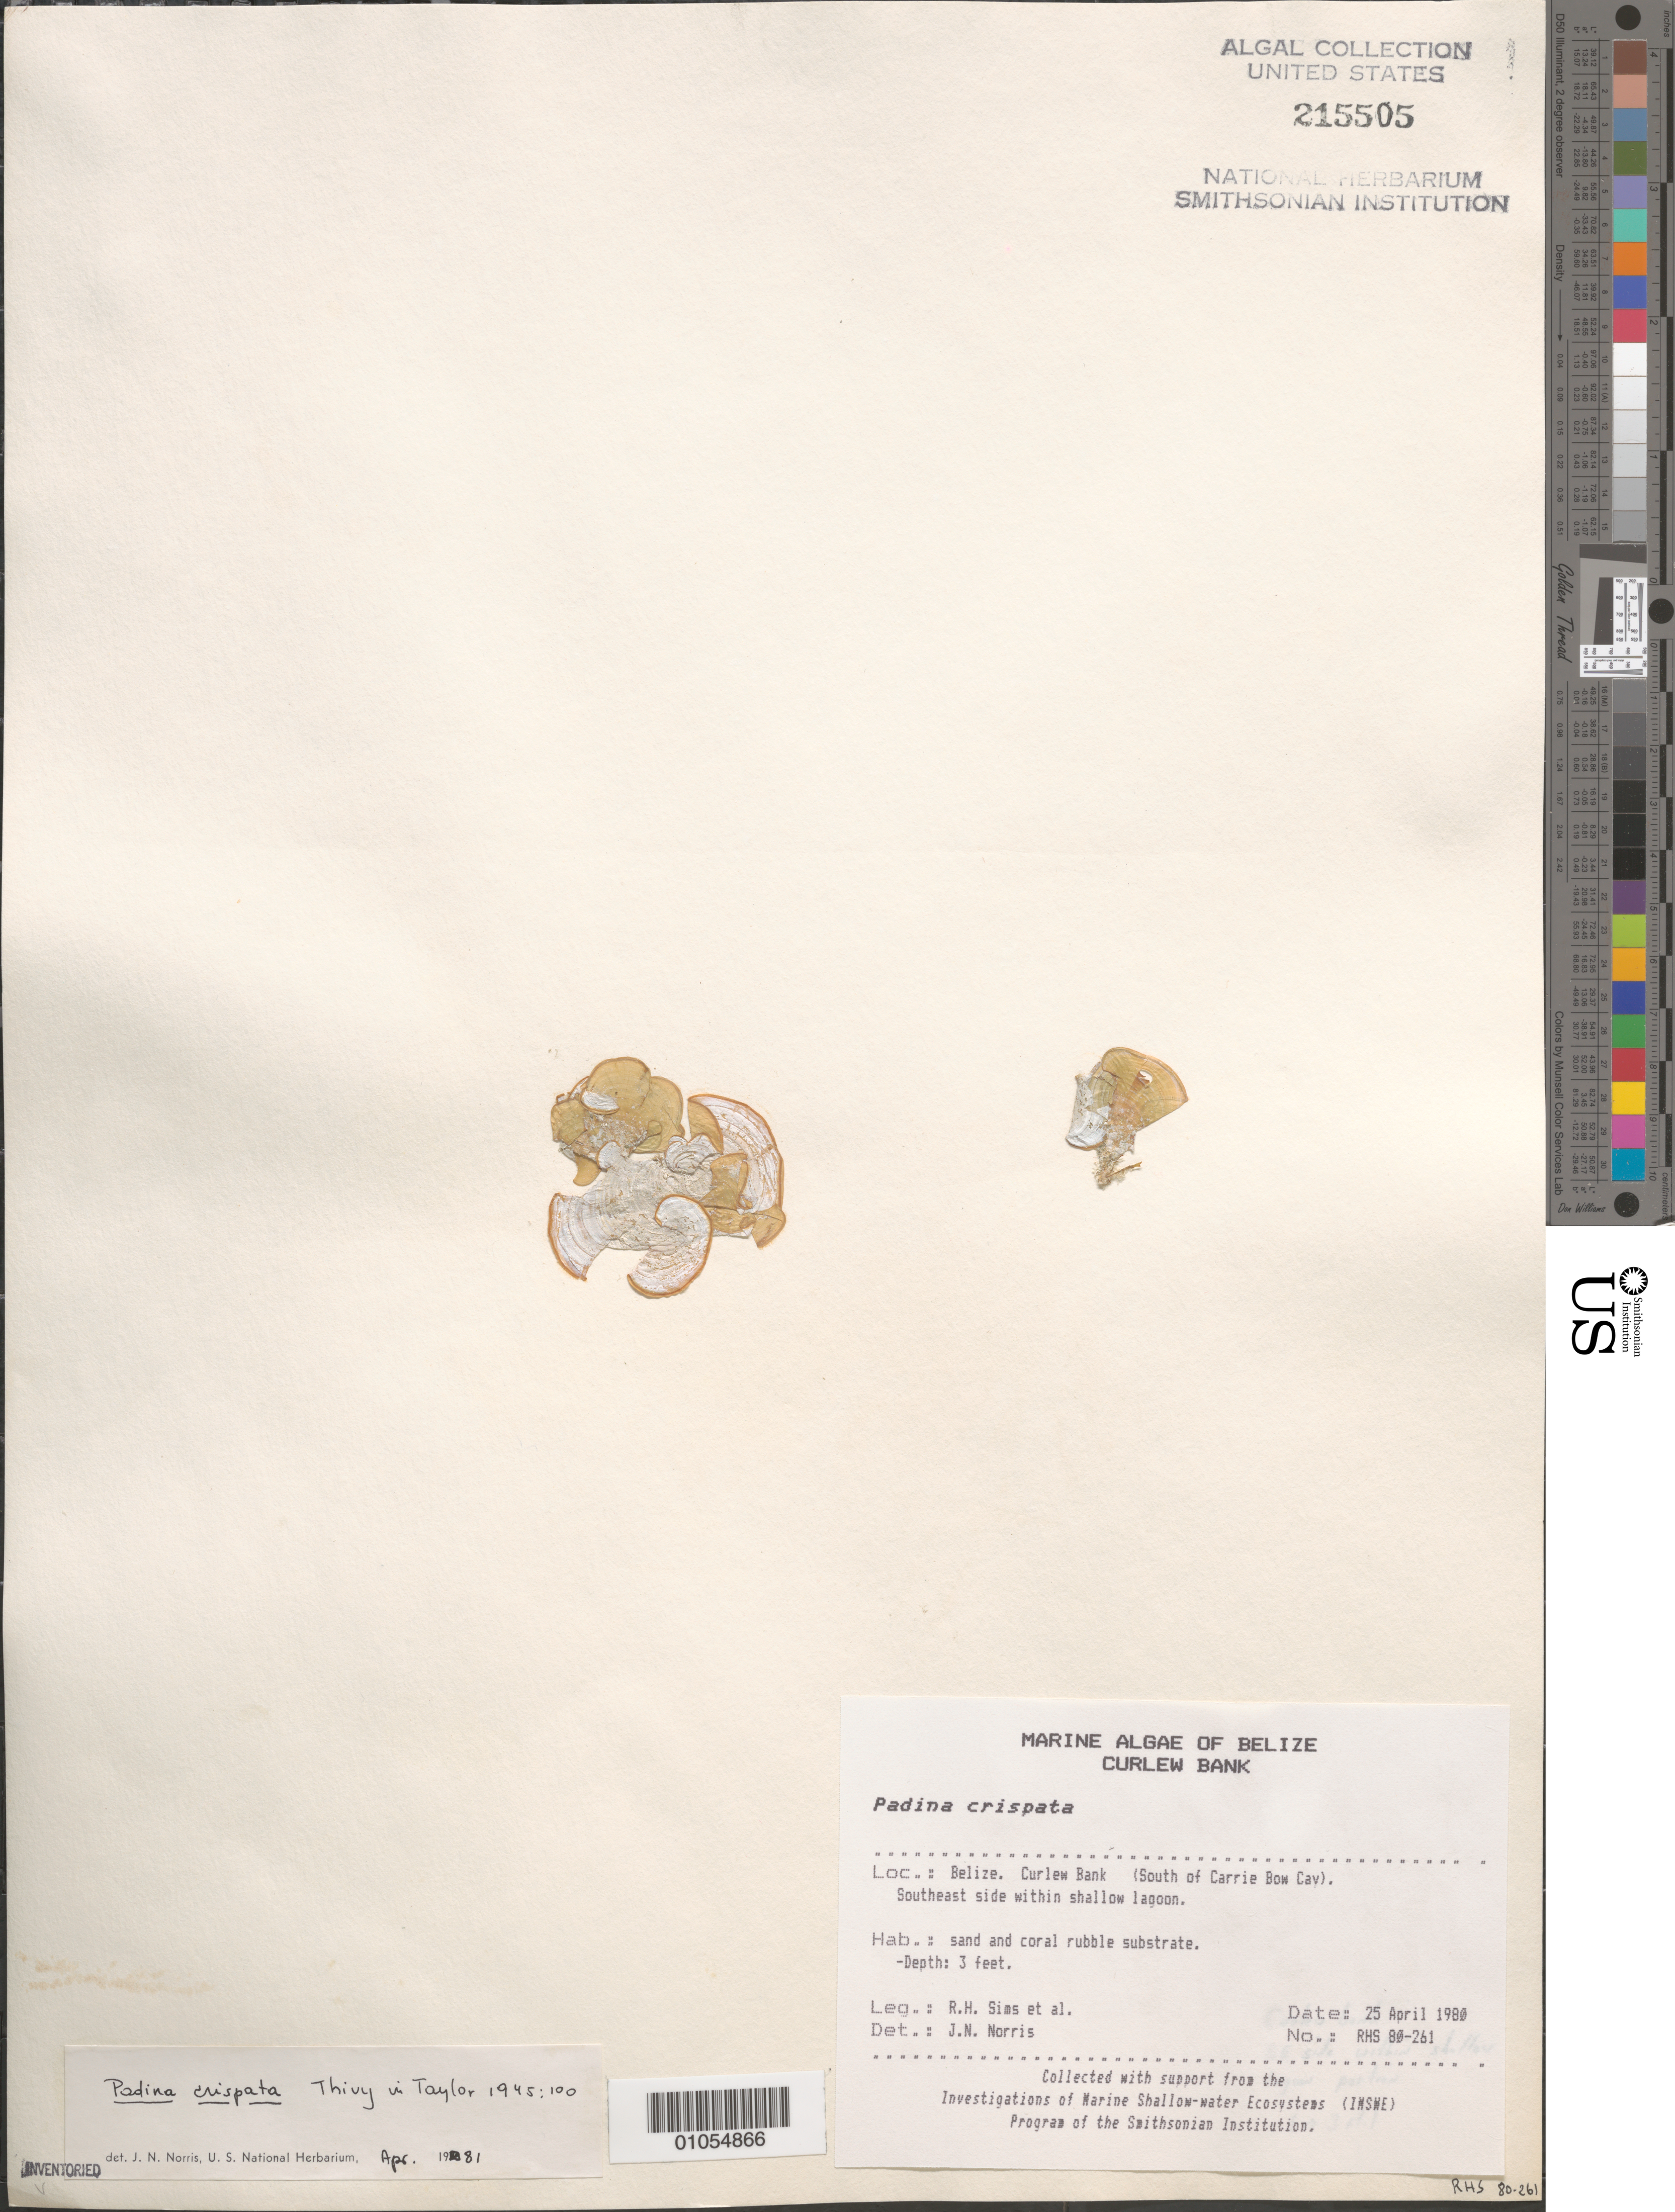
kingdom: Chromista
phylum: Ochrophyta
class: Phaeophyceae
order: Dictyotales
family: Dictyotaceae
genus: Padina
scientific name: Padina crispata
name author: Thivy in W.R. Taylor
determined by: Norris, James N.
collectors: R. H. Sims & et al.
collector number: RHS 80-261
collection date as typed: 25 Apr 1980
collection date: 1980-04-25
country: Belize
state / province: Stann Creek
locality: Curlew Bank, south of Carrie Bow Cay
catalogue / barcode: US 215505